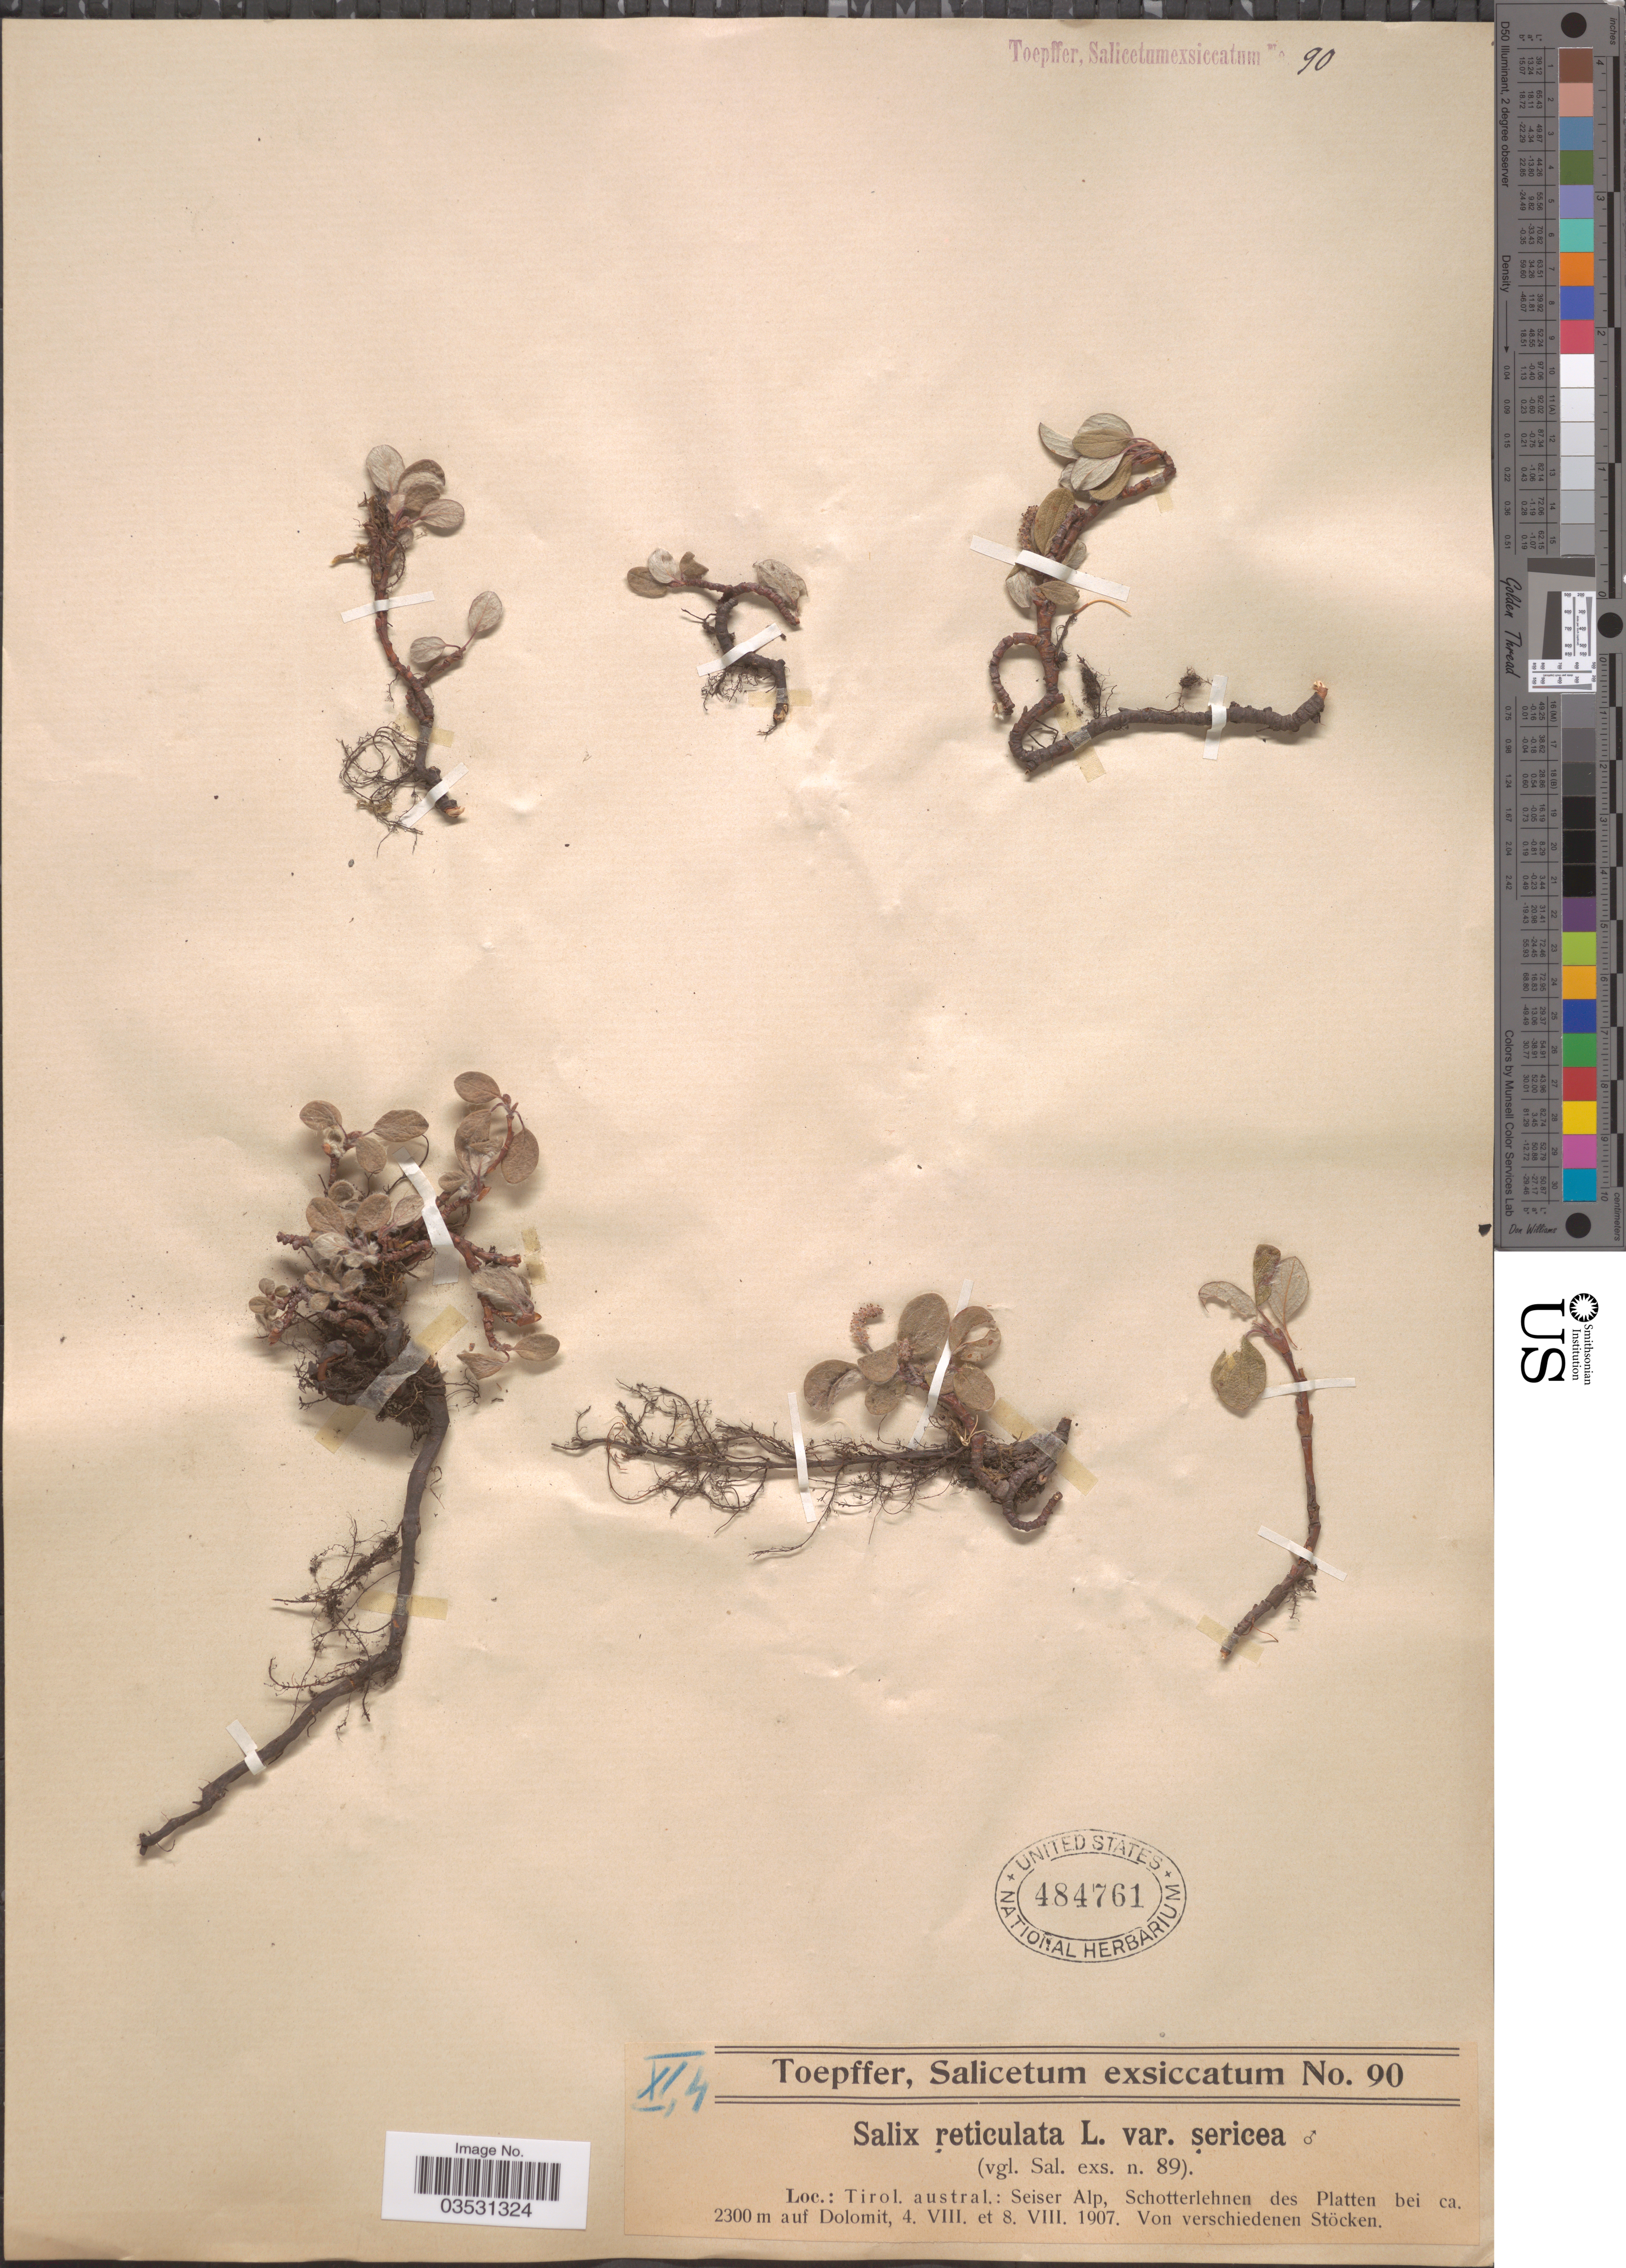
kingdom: Plantae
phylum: Tracheophyta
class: Magnoliopsida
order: Malpighiales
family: Salicaceae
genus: Salix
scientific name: Salix reticulata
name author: L.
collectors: A. Toepffer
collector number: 90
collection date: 1907-08-04/1907-08-08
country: Austria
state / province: Styria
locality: Tirol. austral.: Seiser Alp, Schotterlehnen des Platten auf Dolomit.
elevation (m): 2300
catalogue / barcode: US 484761